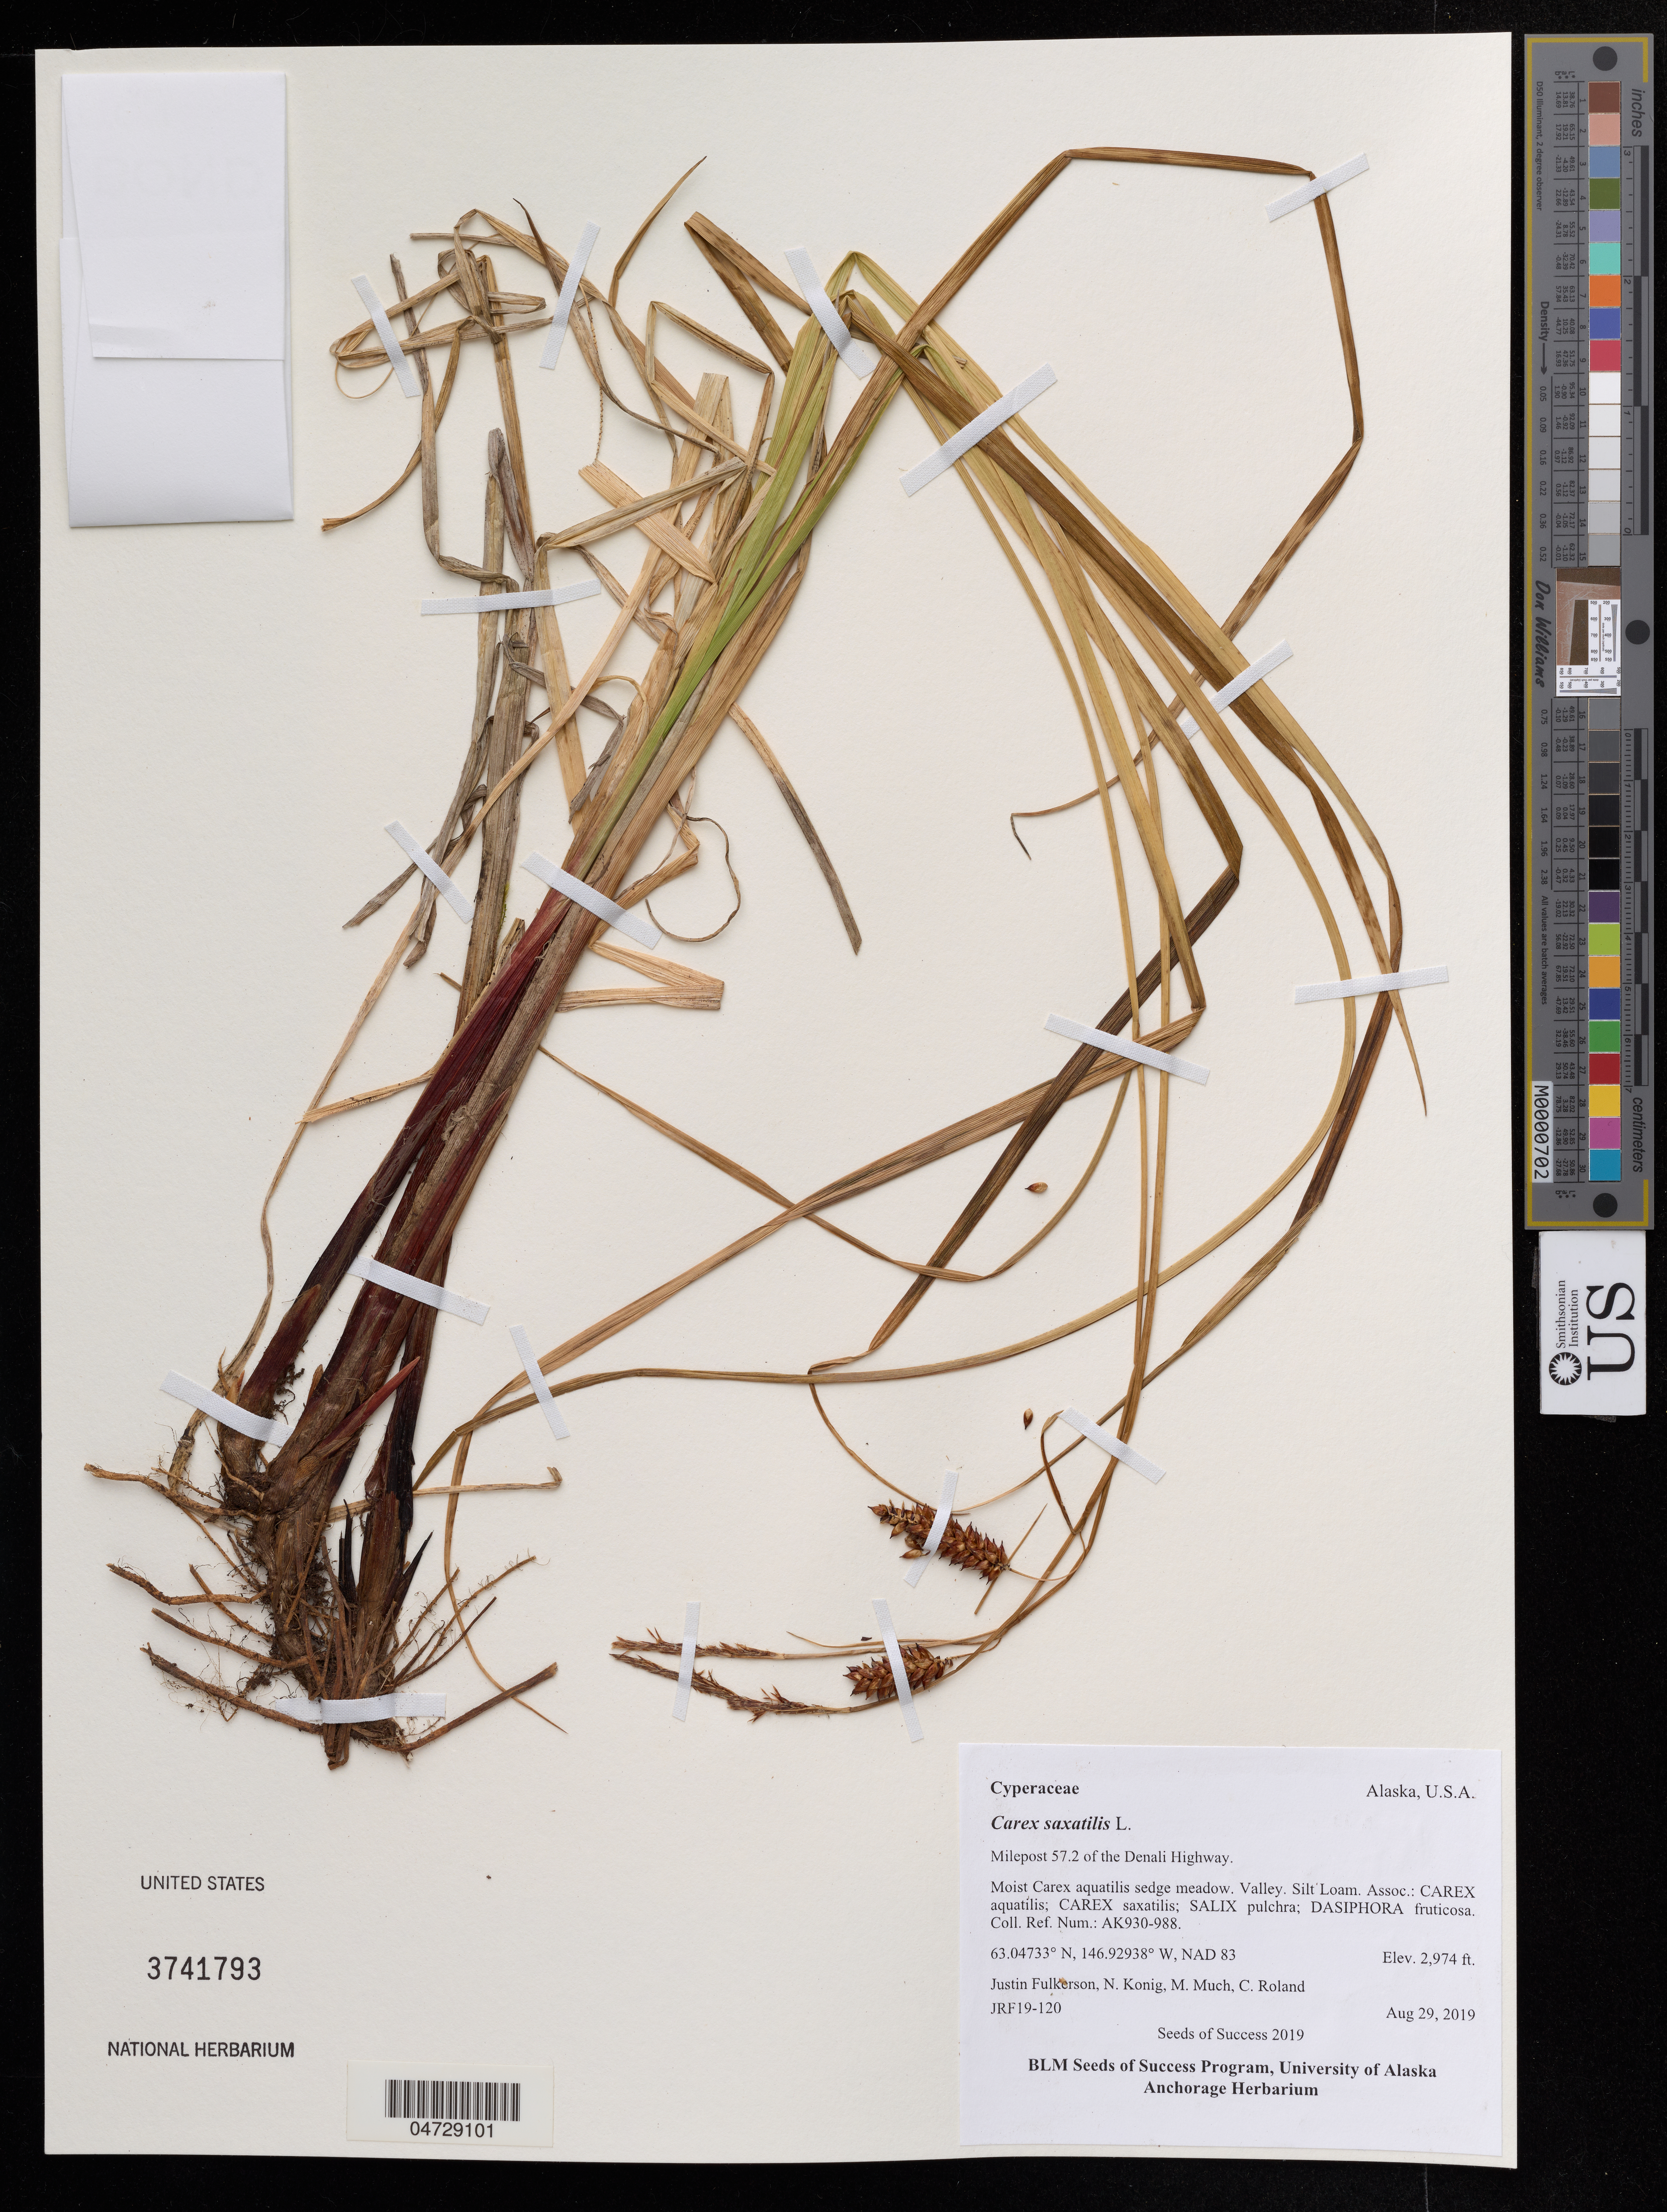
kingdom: Plantae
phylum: Tracheophyta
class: Liliopsida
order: Poales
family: Cyperaceae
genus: Carex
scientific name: Carex saxatilis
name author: L.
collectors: J. Fulkerson, N. Konig & C. Roland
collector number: JRF19-120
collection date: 2019-08-29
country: United States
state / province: Alaska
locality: Milepost 57.2 of the Denali Highway.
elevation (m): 906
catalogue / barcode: US 3741793